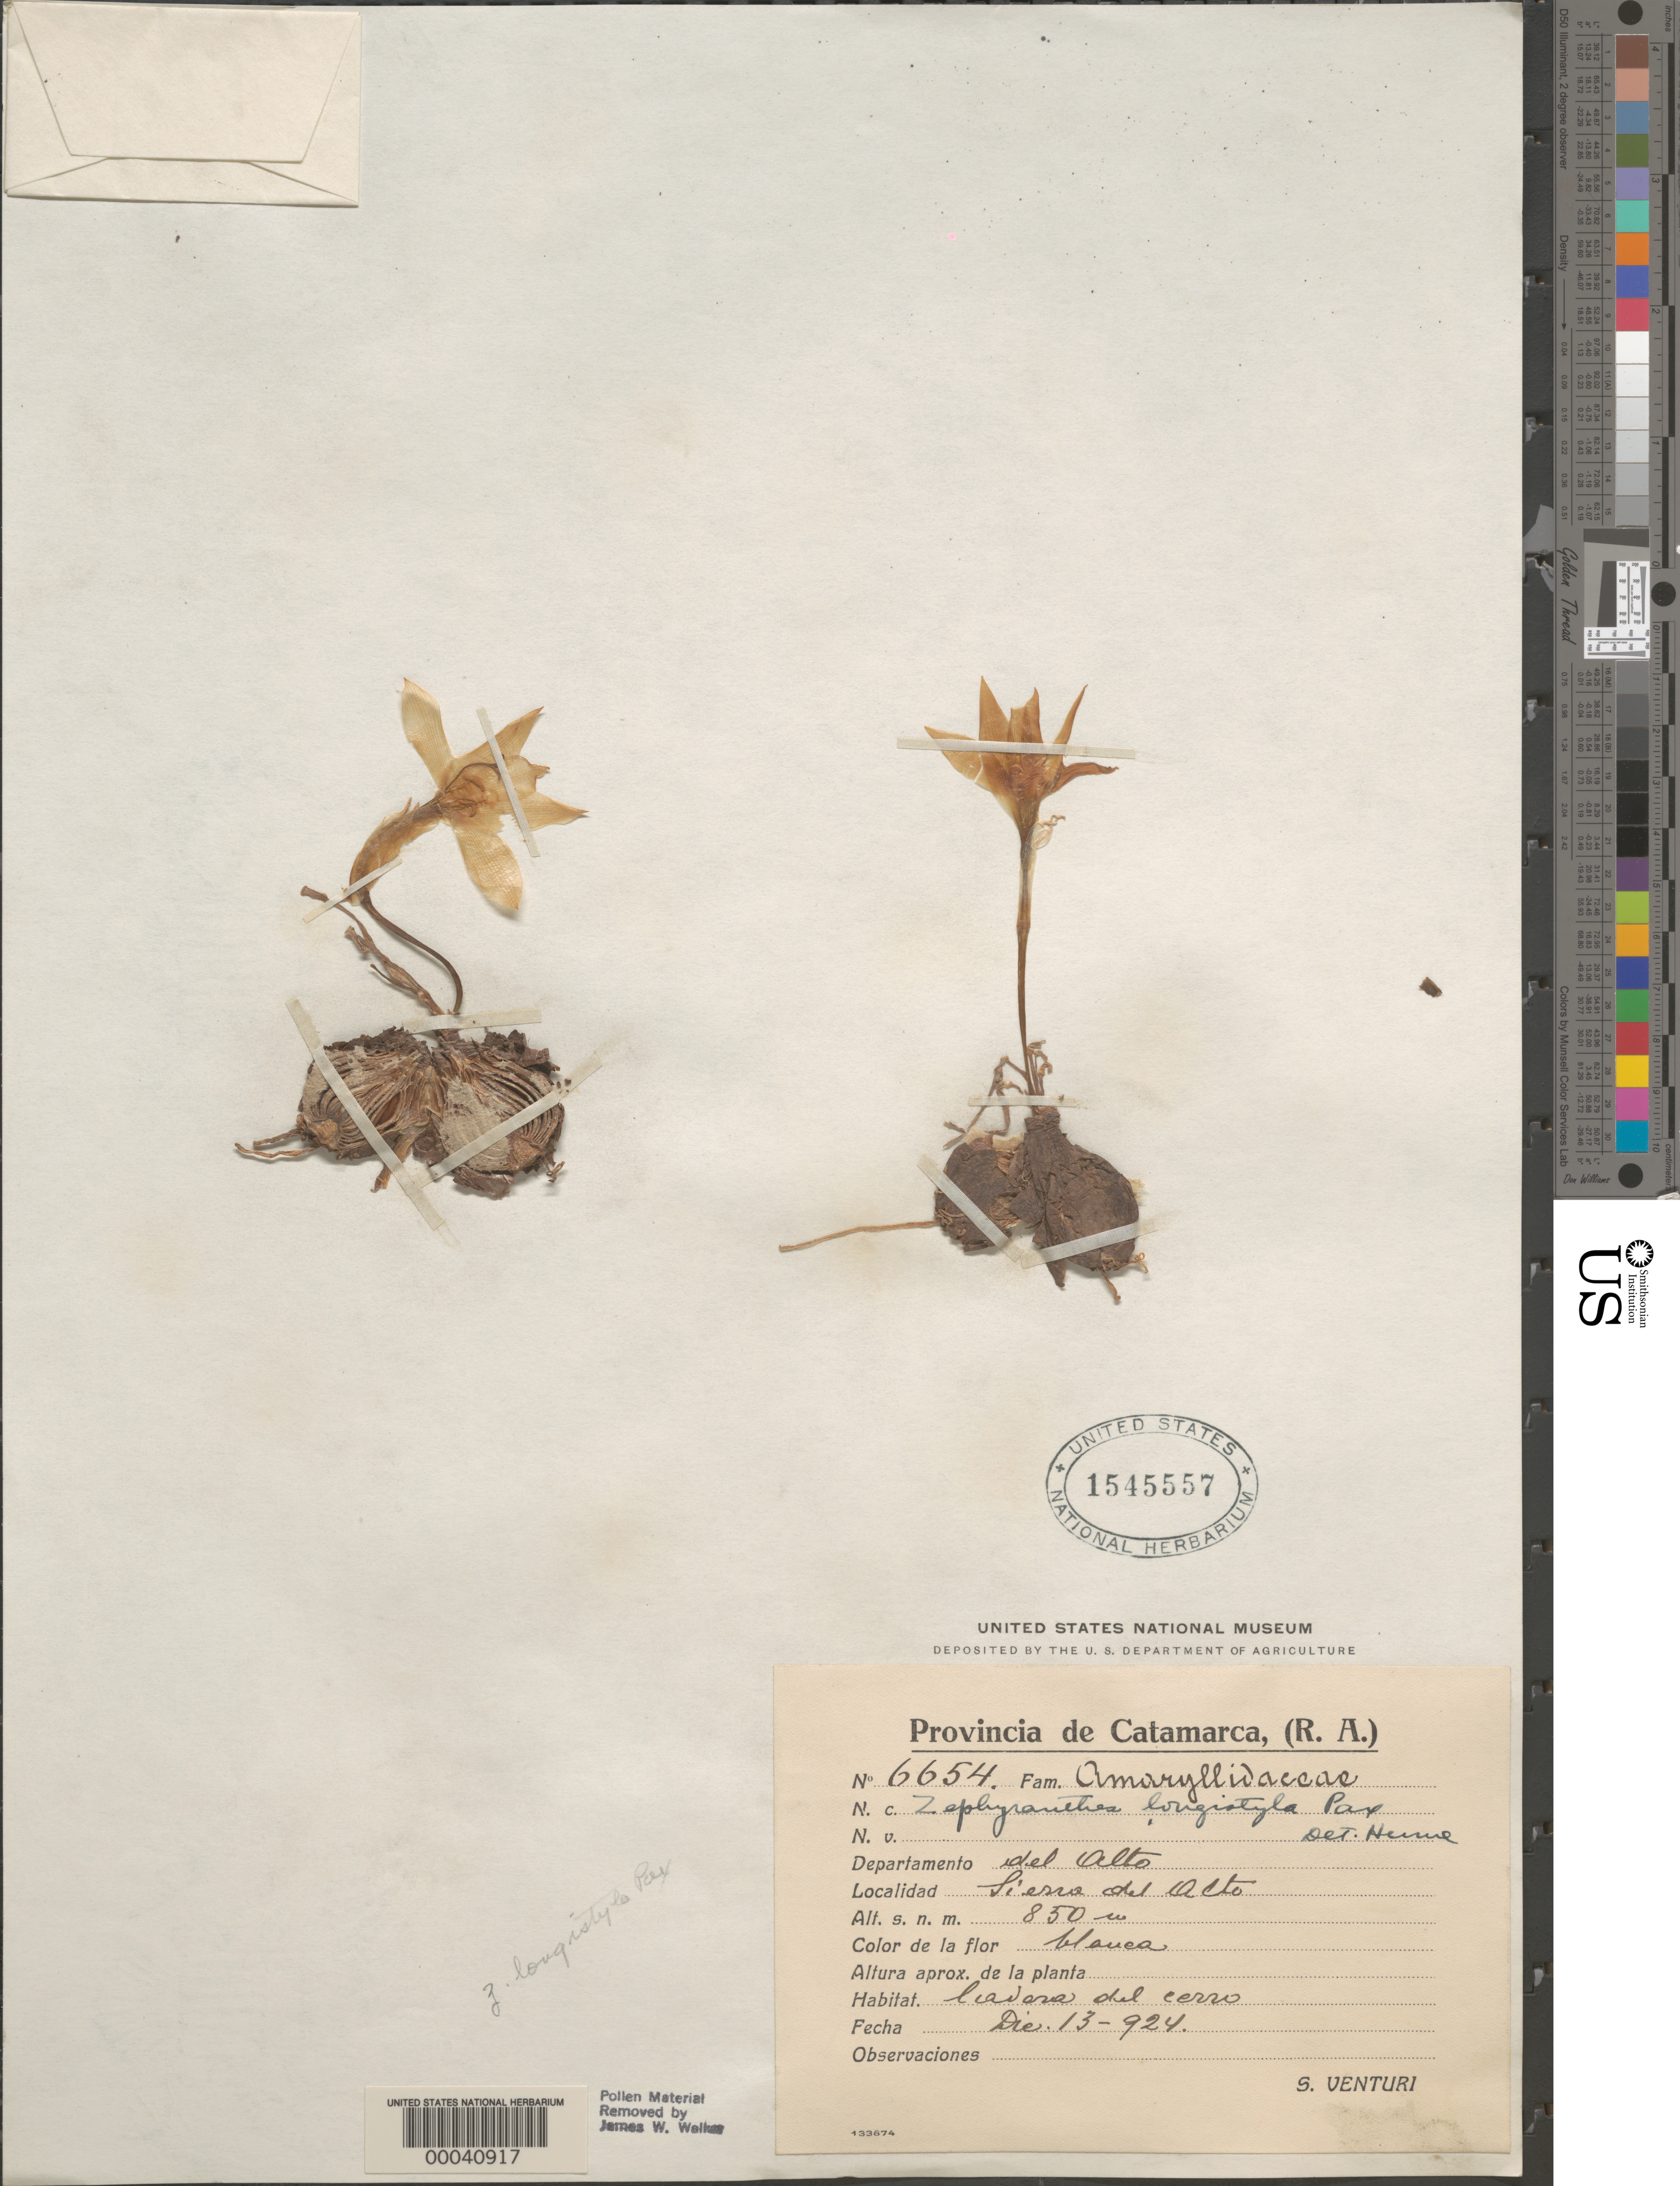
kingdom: Plantae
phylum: Tracheophyta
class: Liliopsida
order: Asparagales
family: Amaryllidaceae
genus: Zephyranthes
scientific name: Zephyranthes longistyla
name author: Pax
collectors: S. Venturi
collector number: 6654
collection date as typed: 13 Dec 1924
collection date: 1924-12-13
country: Argentina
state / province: Catamarca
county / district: El Alto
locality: Sierra del Alto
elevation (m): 850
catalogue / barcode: US 1545557